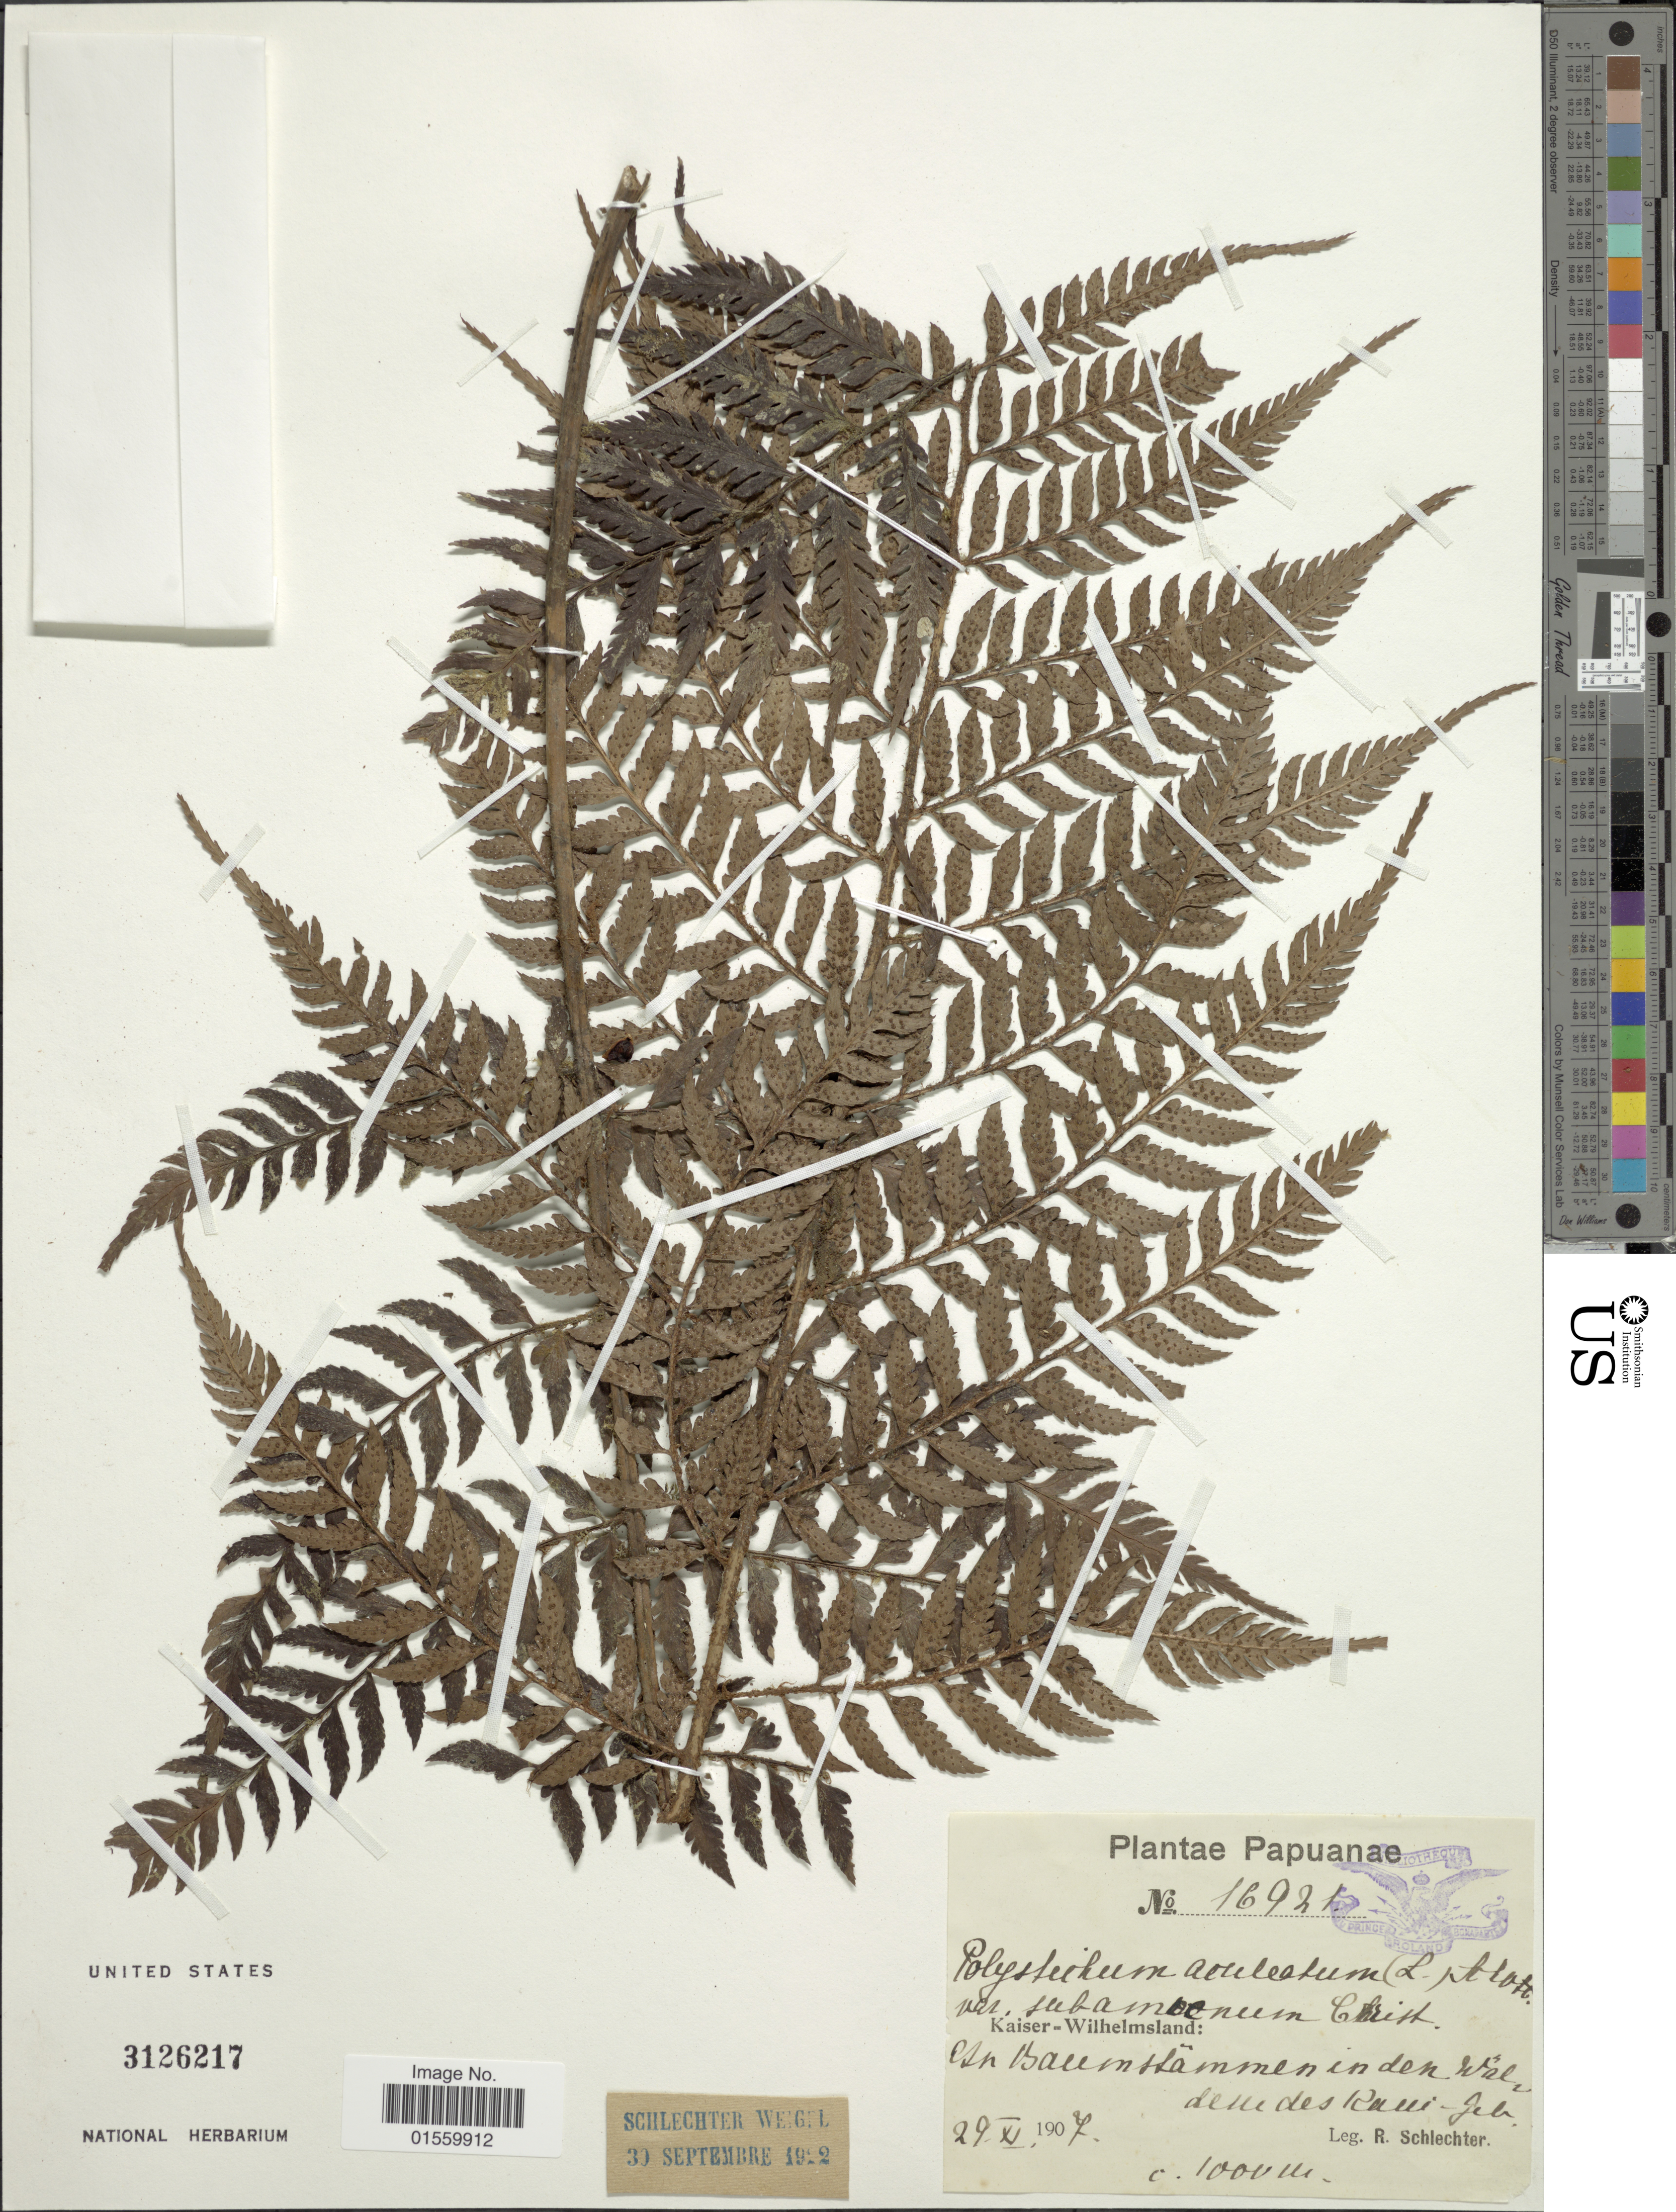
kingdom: Plantae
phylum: Tracheophyta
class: Polypodiopsida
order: Polypodiales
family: Dryopteridaceae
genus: Polystichum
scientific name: Polystichum aculeatum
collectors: F. R. R. Schlechter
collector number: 16921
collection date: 1907-11-29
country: Papua New Guinea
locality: Papuanae, Kaiser-Wilhelmsland, An Baumstämmen in den Wäldern des Kani geb.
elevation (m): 1000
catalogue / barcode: US 3126217